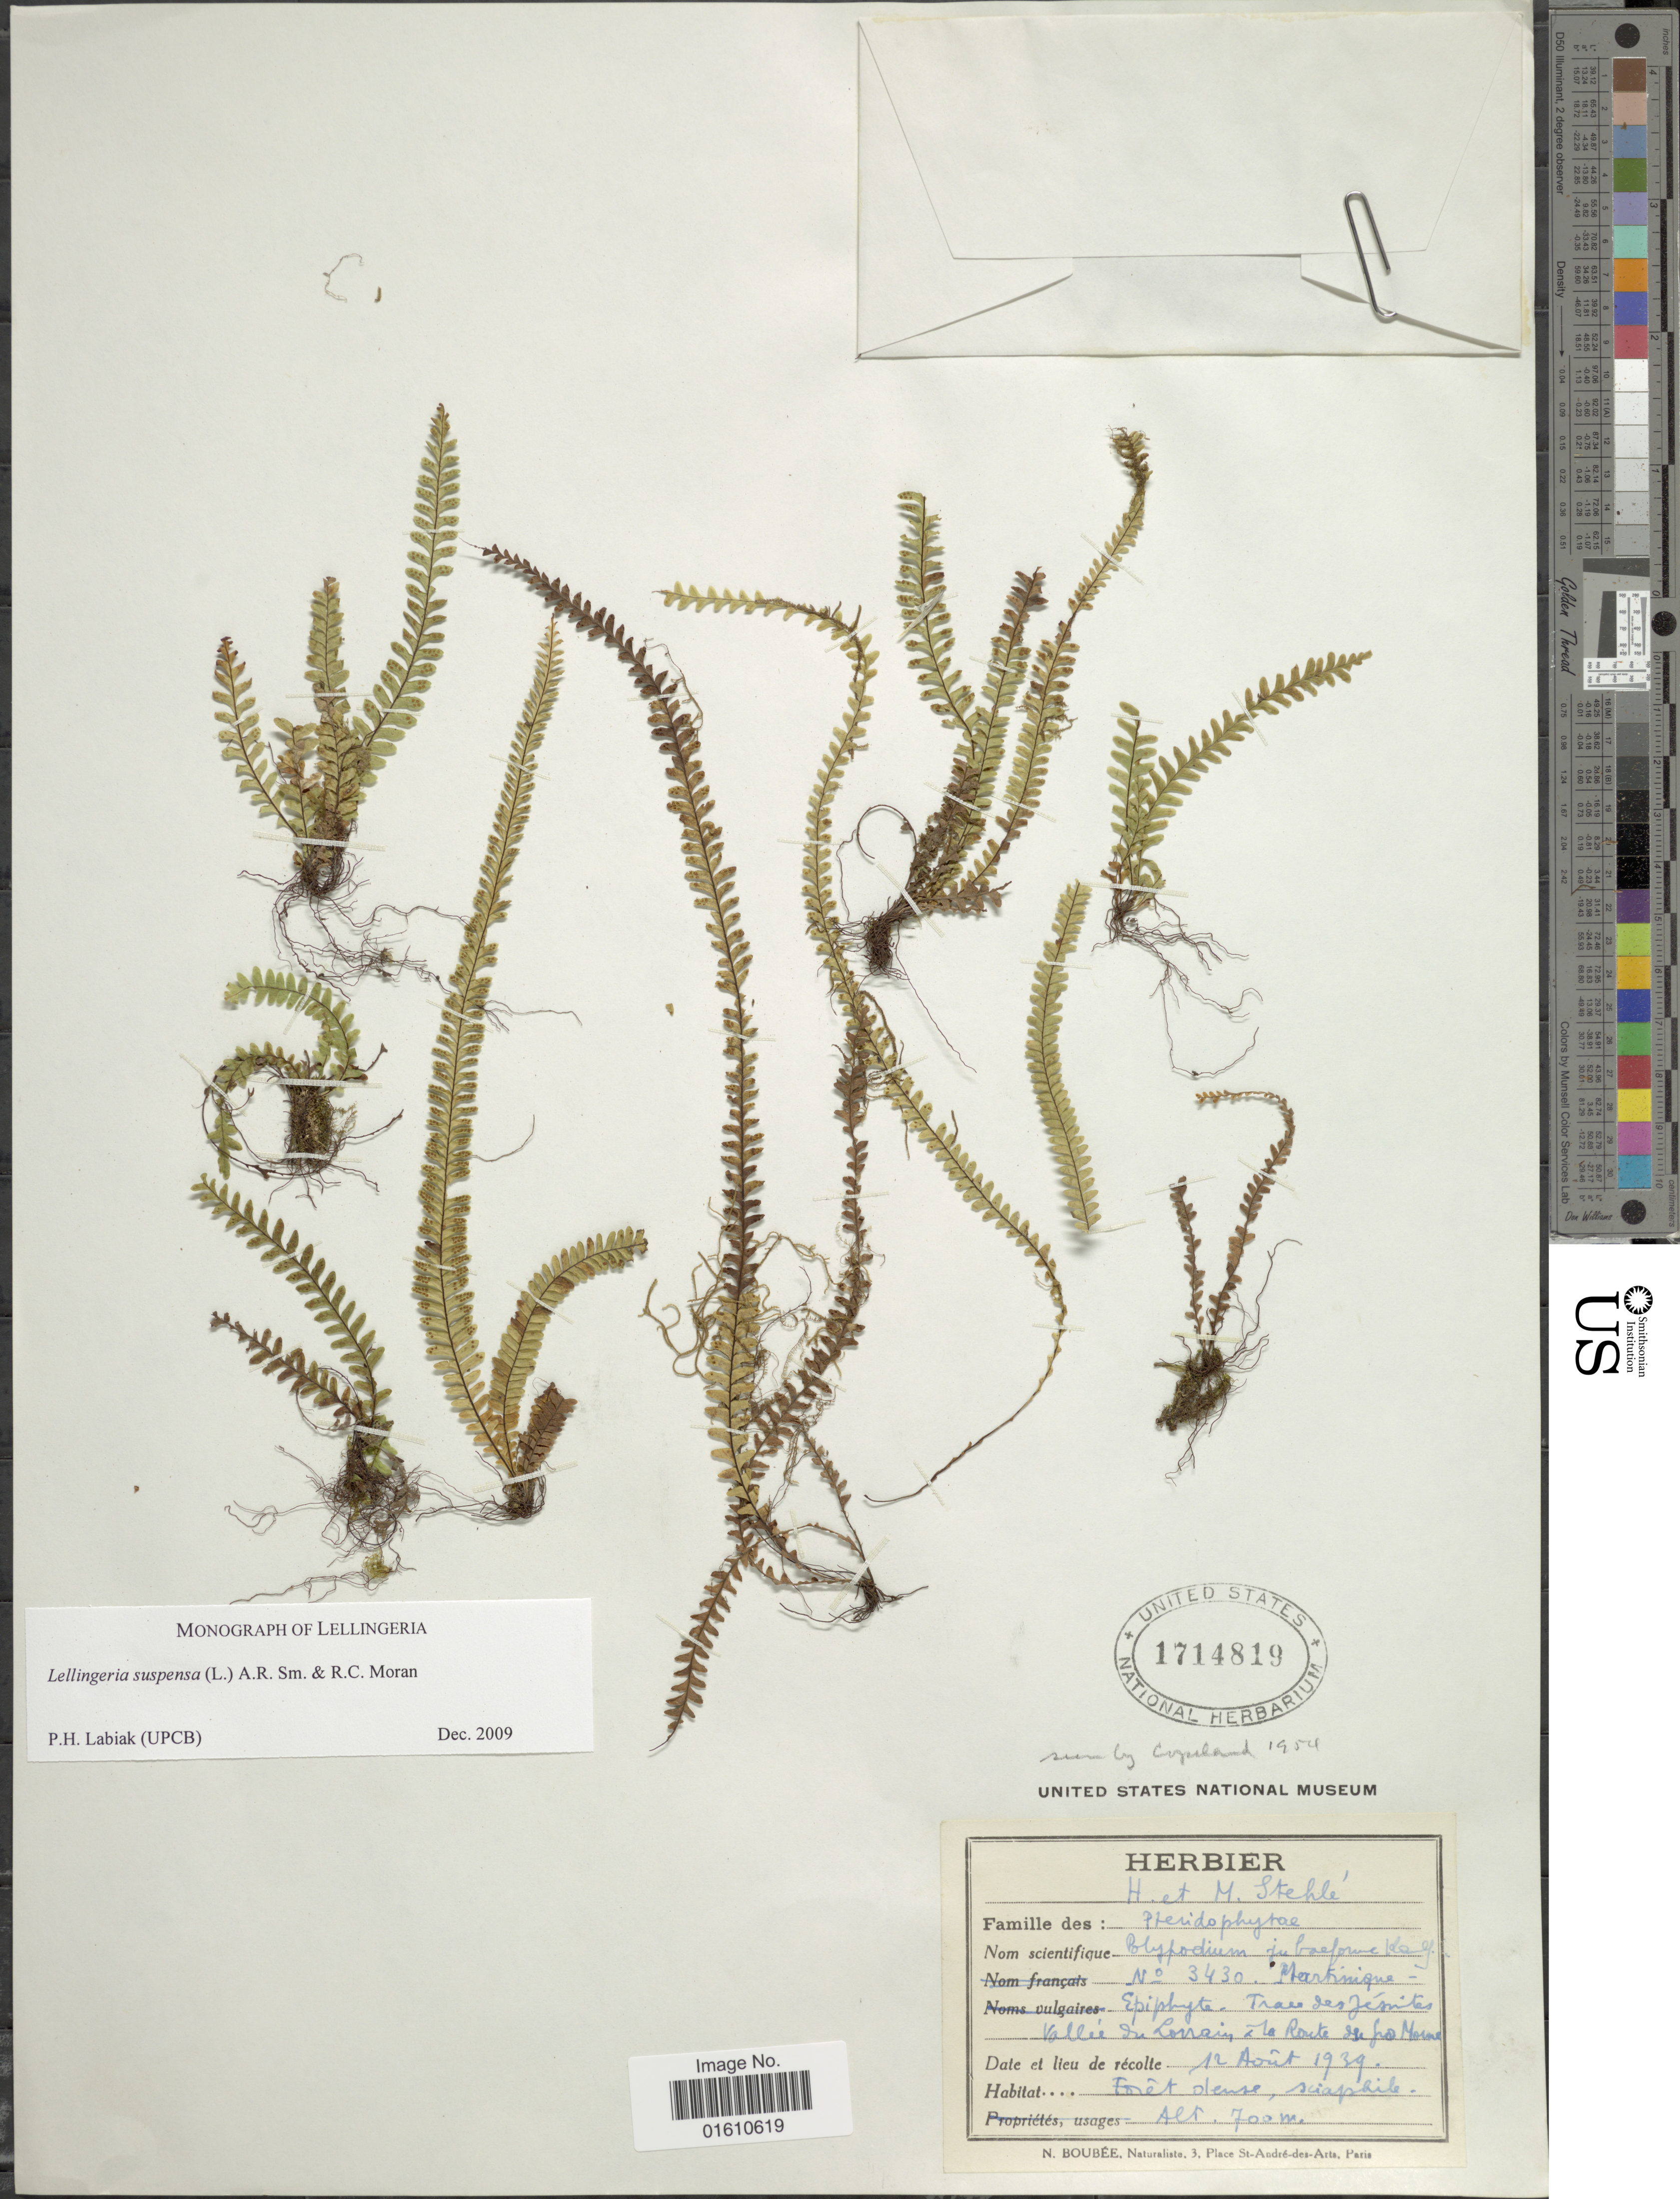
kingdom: Plantae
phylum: Tracheophyta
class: Polypodiopsida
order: Polypodiales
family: Polypodiaceae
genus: Lellingeria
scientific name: Lellingeria suspensa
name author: (L.) A.R. Sm. & R.C. Moran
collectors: H. Stehlé & M. Stehlé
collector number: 3430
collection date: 1939-08-12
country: Martinique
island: Martinique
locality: Vallée du Lorrain, a la Route du Gros Morne.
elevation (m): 700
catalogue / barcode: US 1714819